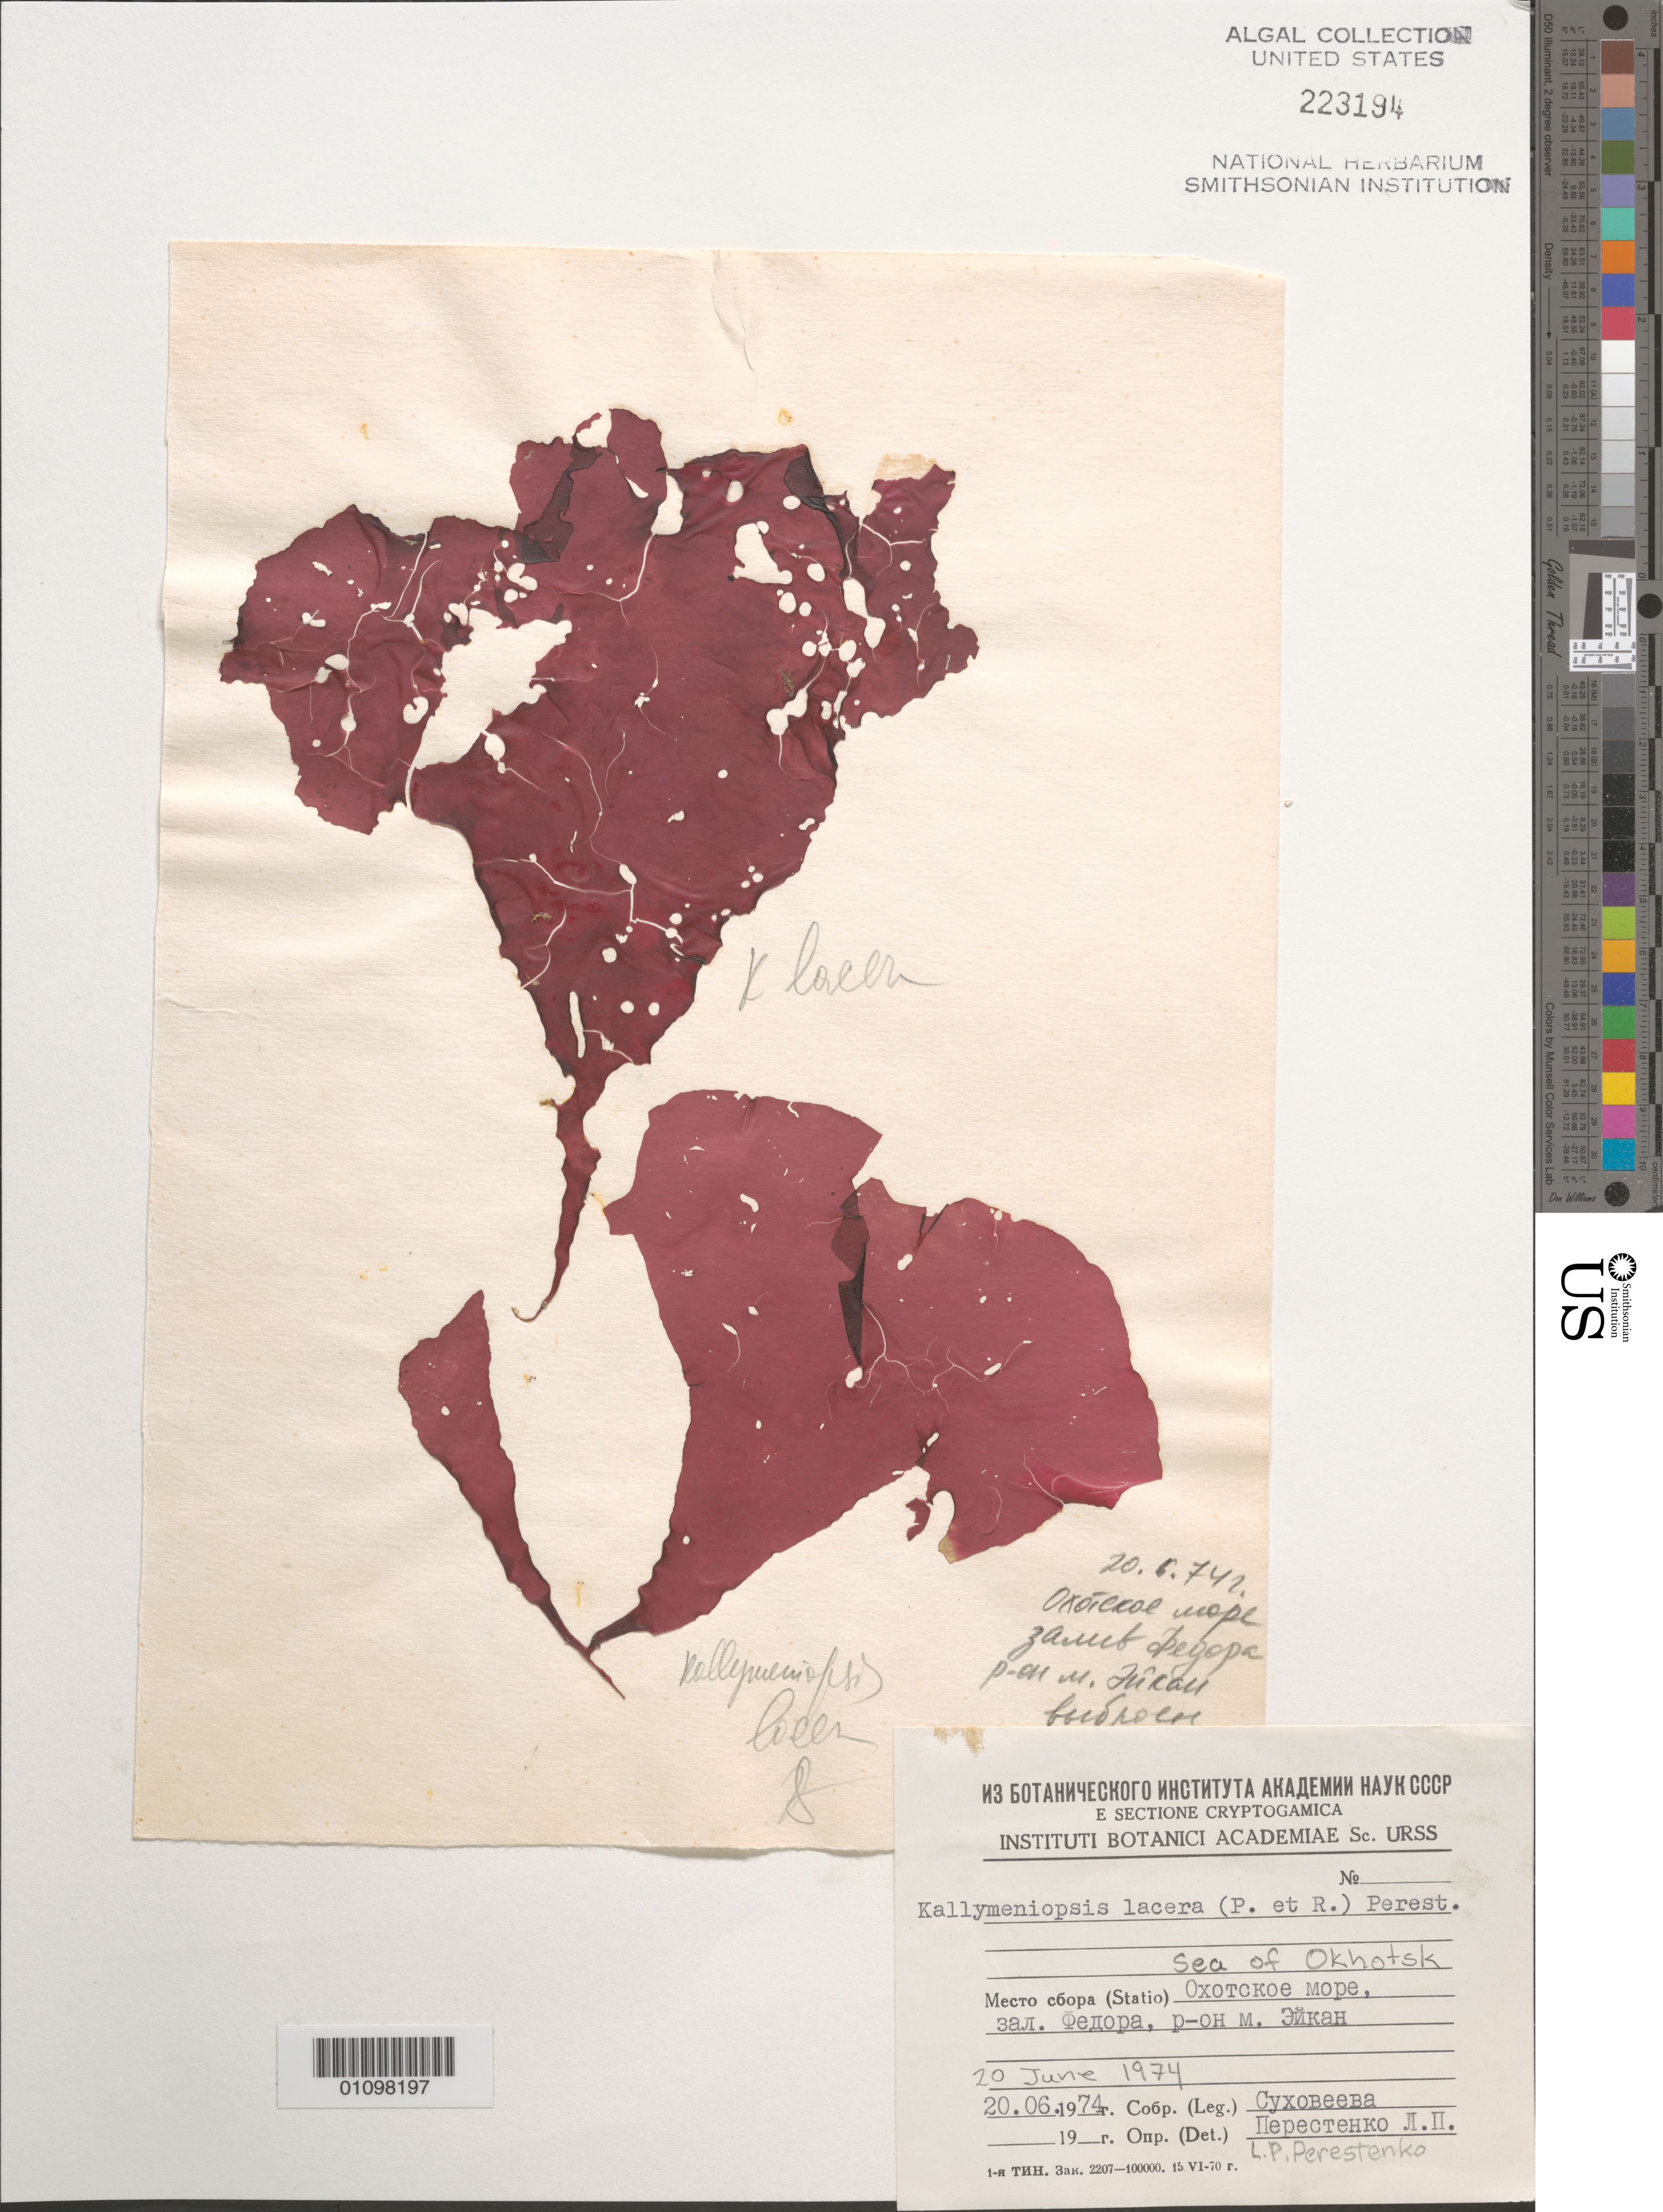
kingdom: Plantae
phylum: Rhodophyta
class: Florideophyceae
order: Gigartinales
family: Kallymeniaceae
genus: Erythrophyllum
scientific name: Erythrophyllum lacerum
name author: (Postels & Rupr.) Selivanova et al.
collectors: X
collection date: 1974-06-20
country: Russian Federation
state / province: Khabarovsk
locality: Sea of Okhotsk. Bay Zaliv Fedora, cape Eikan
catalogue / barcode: US 223194